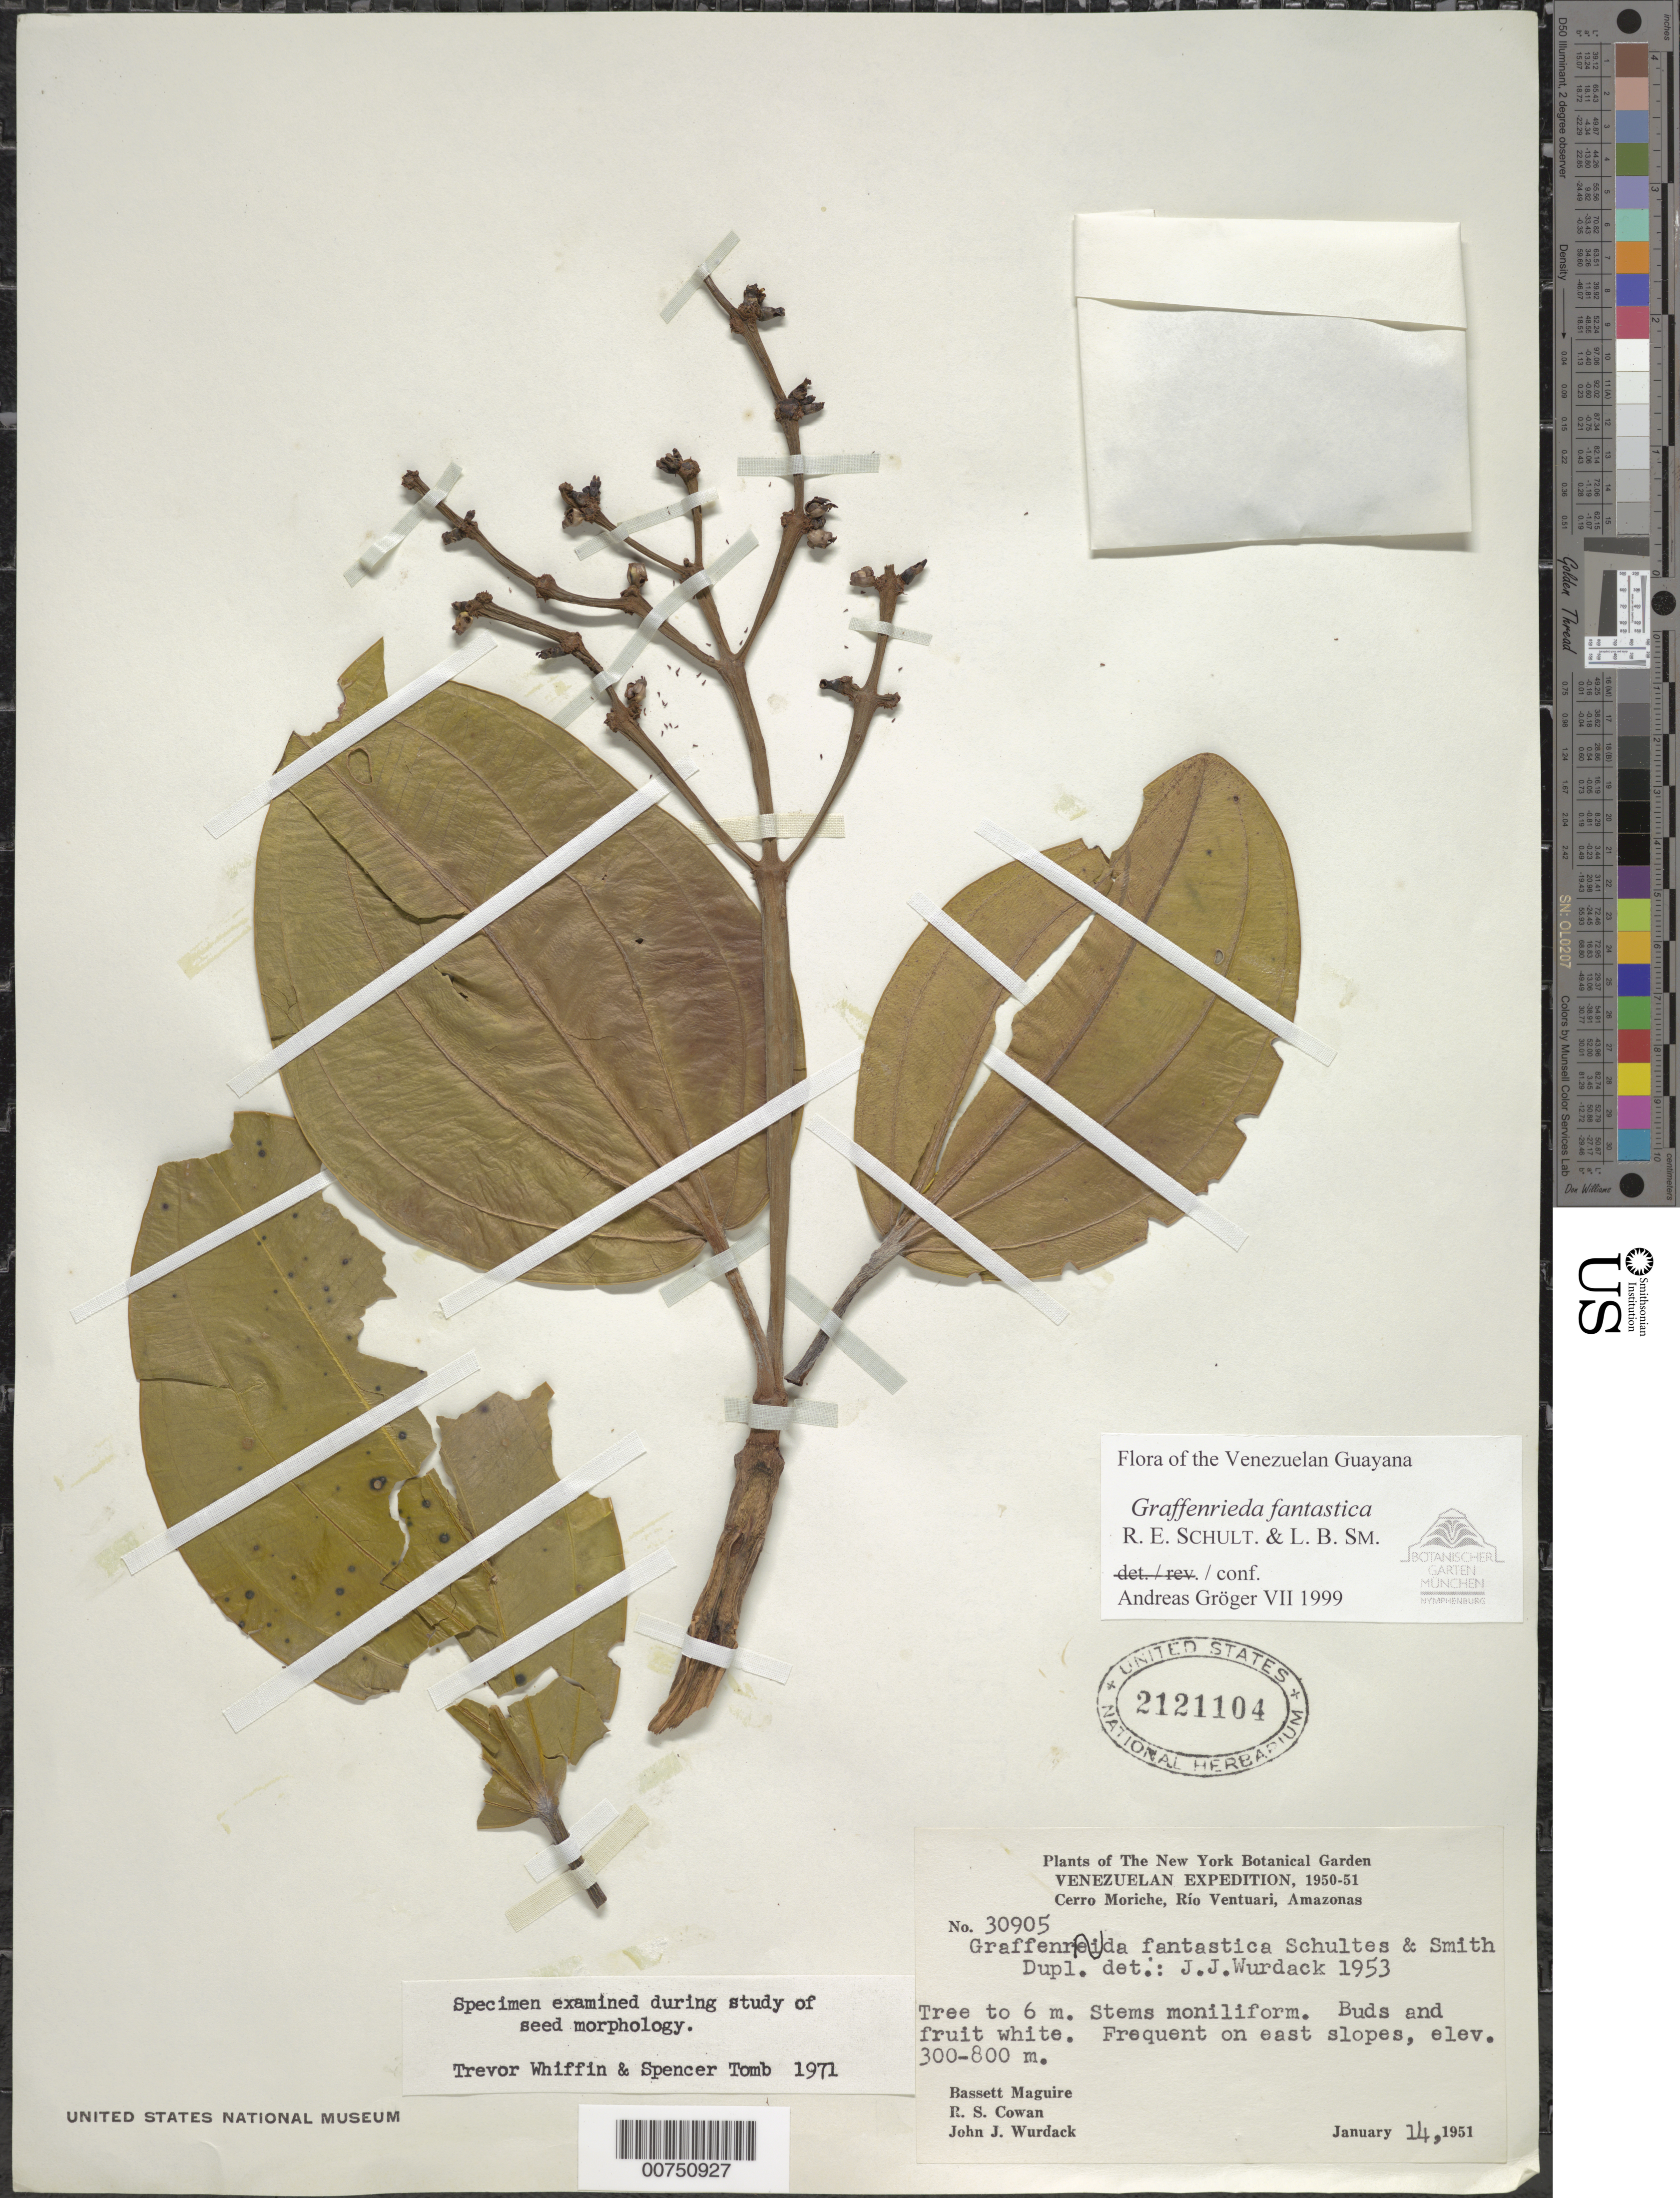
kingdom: Plantae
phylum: Tracheophyta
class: Magnoliopsida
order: Myrtales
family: Melastomataceae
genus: Graffenrieda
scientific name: Graffenrieda fantastica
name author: R.E. Schult. & L.B. Sm.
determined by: Gröger, A.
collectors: B. Maguire, R. S. Cowan & J. J. Wurdack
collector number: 30905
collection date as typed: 14-Jan-51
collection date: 1951-01-14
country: Venezuela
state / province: Amazonas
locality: Cerro Moriche, Río Ventuari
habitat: E slopes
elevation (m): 300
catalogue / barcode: US 2121104